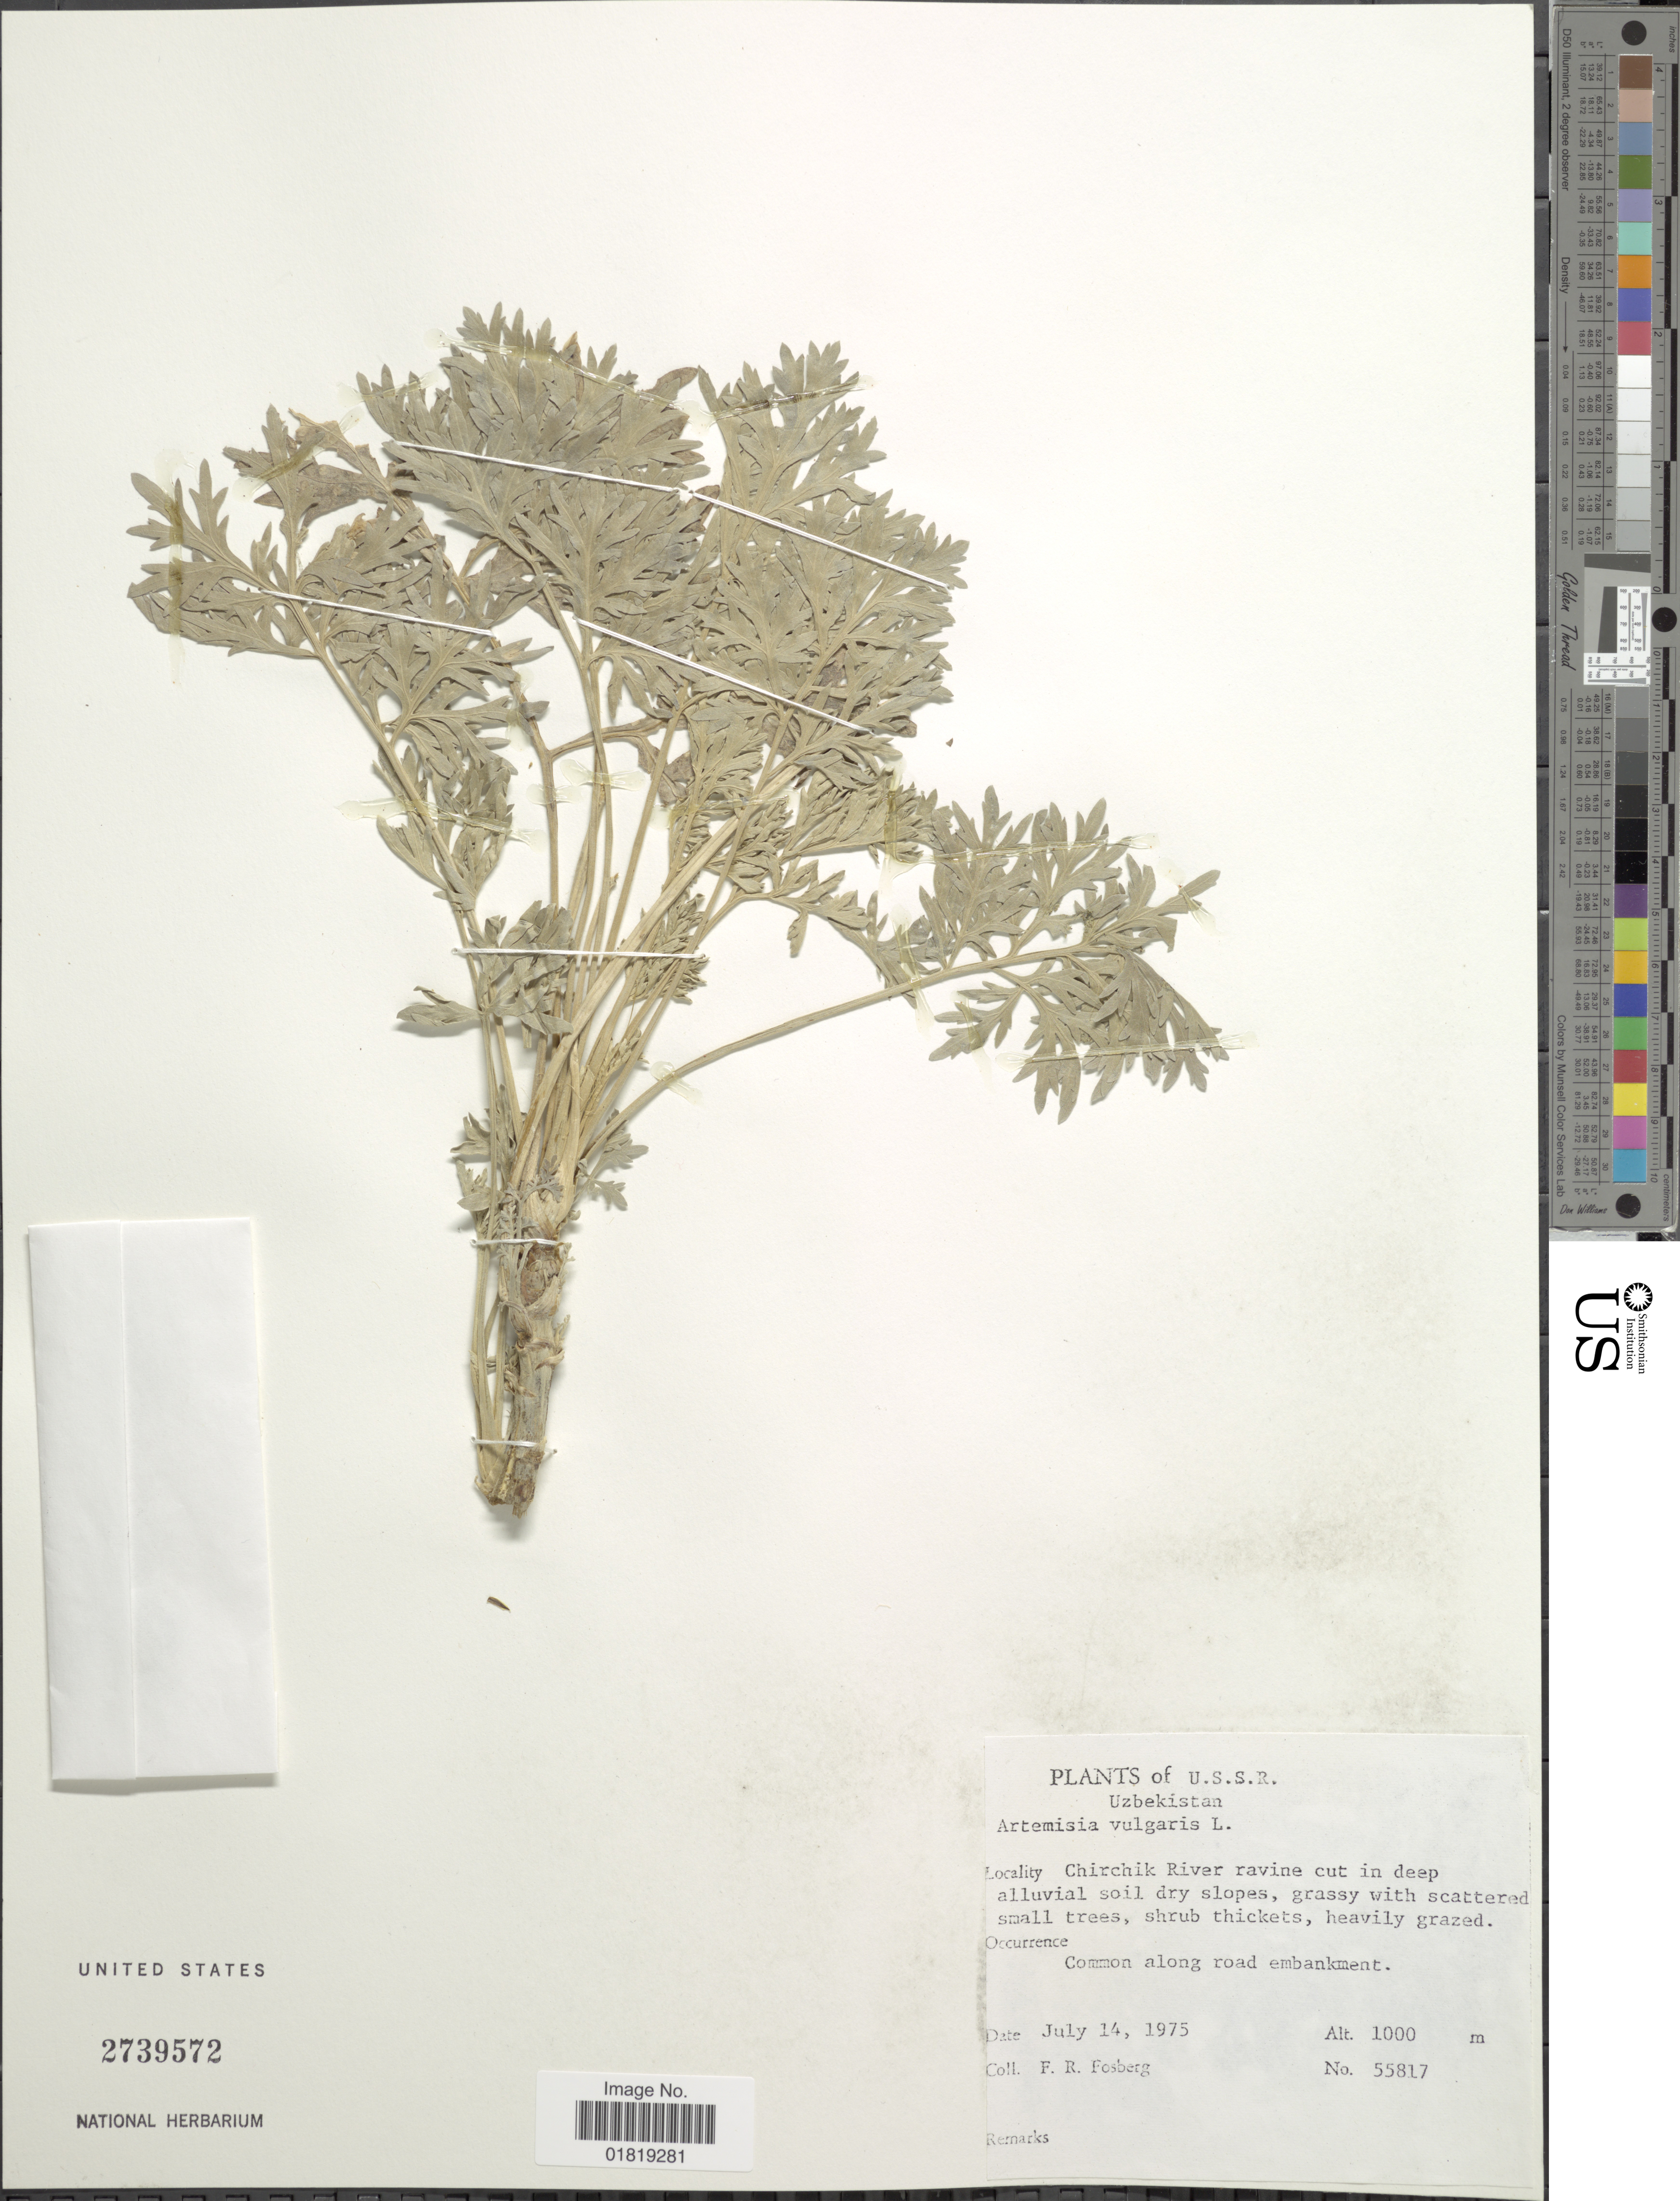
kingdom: Plantae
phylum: Tracheophyta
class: Magnoliopsida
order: Asterales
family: Asteraceae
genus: Artemisia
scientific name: Artemisia vulgaris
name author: L.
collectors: F. R. Fosberg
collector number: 55817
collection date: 1975-07-14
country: Uzbekistan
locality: Chirchik River ravine cut in deep alluvial soil dry slopes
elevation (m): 1000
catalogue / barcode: US 2739572